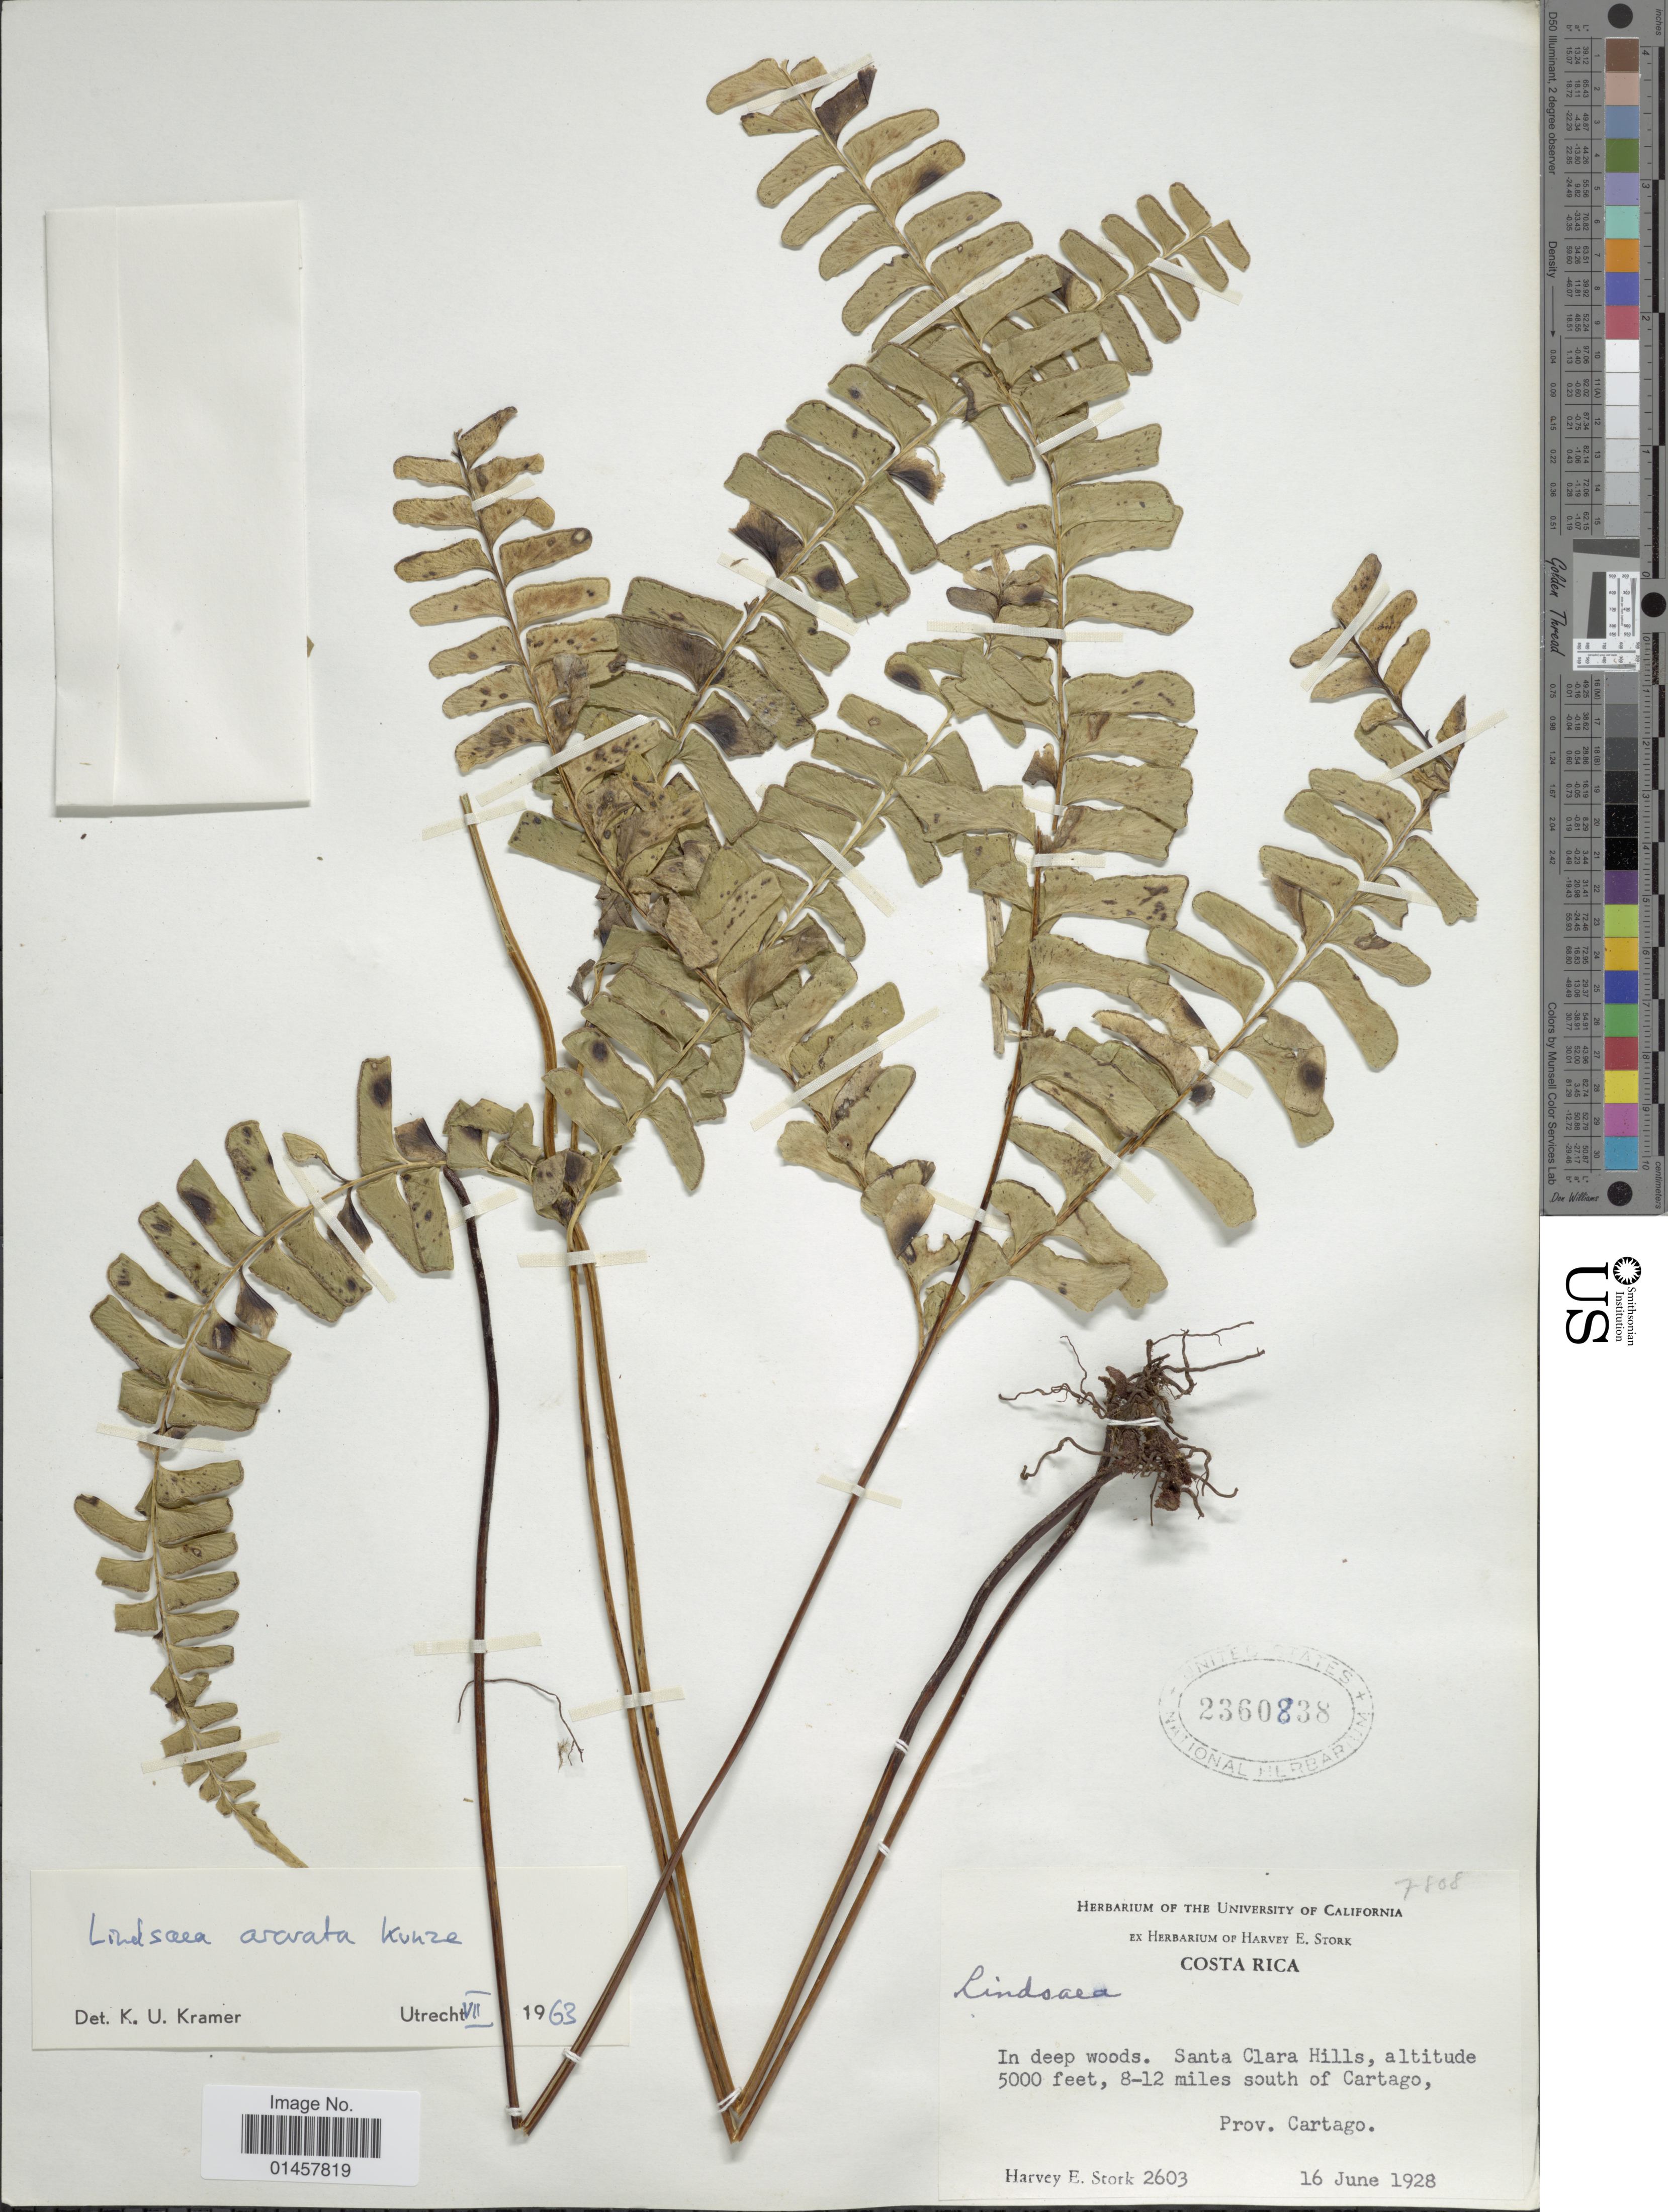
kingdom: Plantae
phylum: Tracheophyta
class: Polypodiopsida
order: Polypodiales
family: Lindsaeaceae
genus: Lindsaea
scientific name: Lindsaea arcuata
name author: Kunze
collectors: H. E. Stork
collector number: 2603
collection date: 1928-06-16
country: Costa Rica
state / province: Cartago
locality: In deep woods, Santa Clara Hills, 8-12miles south of Cartago, Prov Cartago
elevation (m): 1524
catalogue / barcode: US 2360838